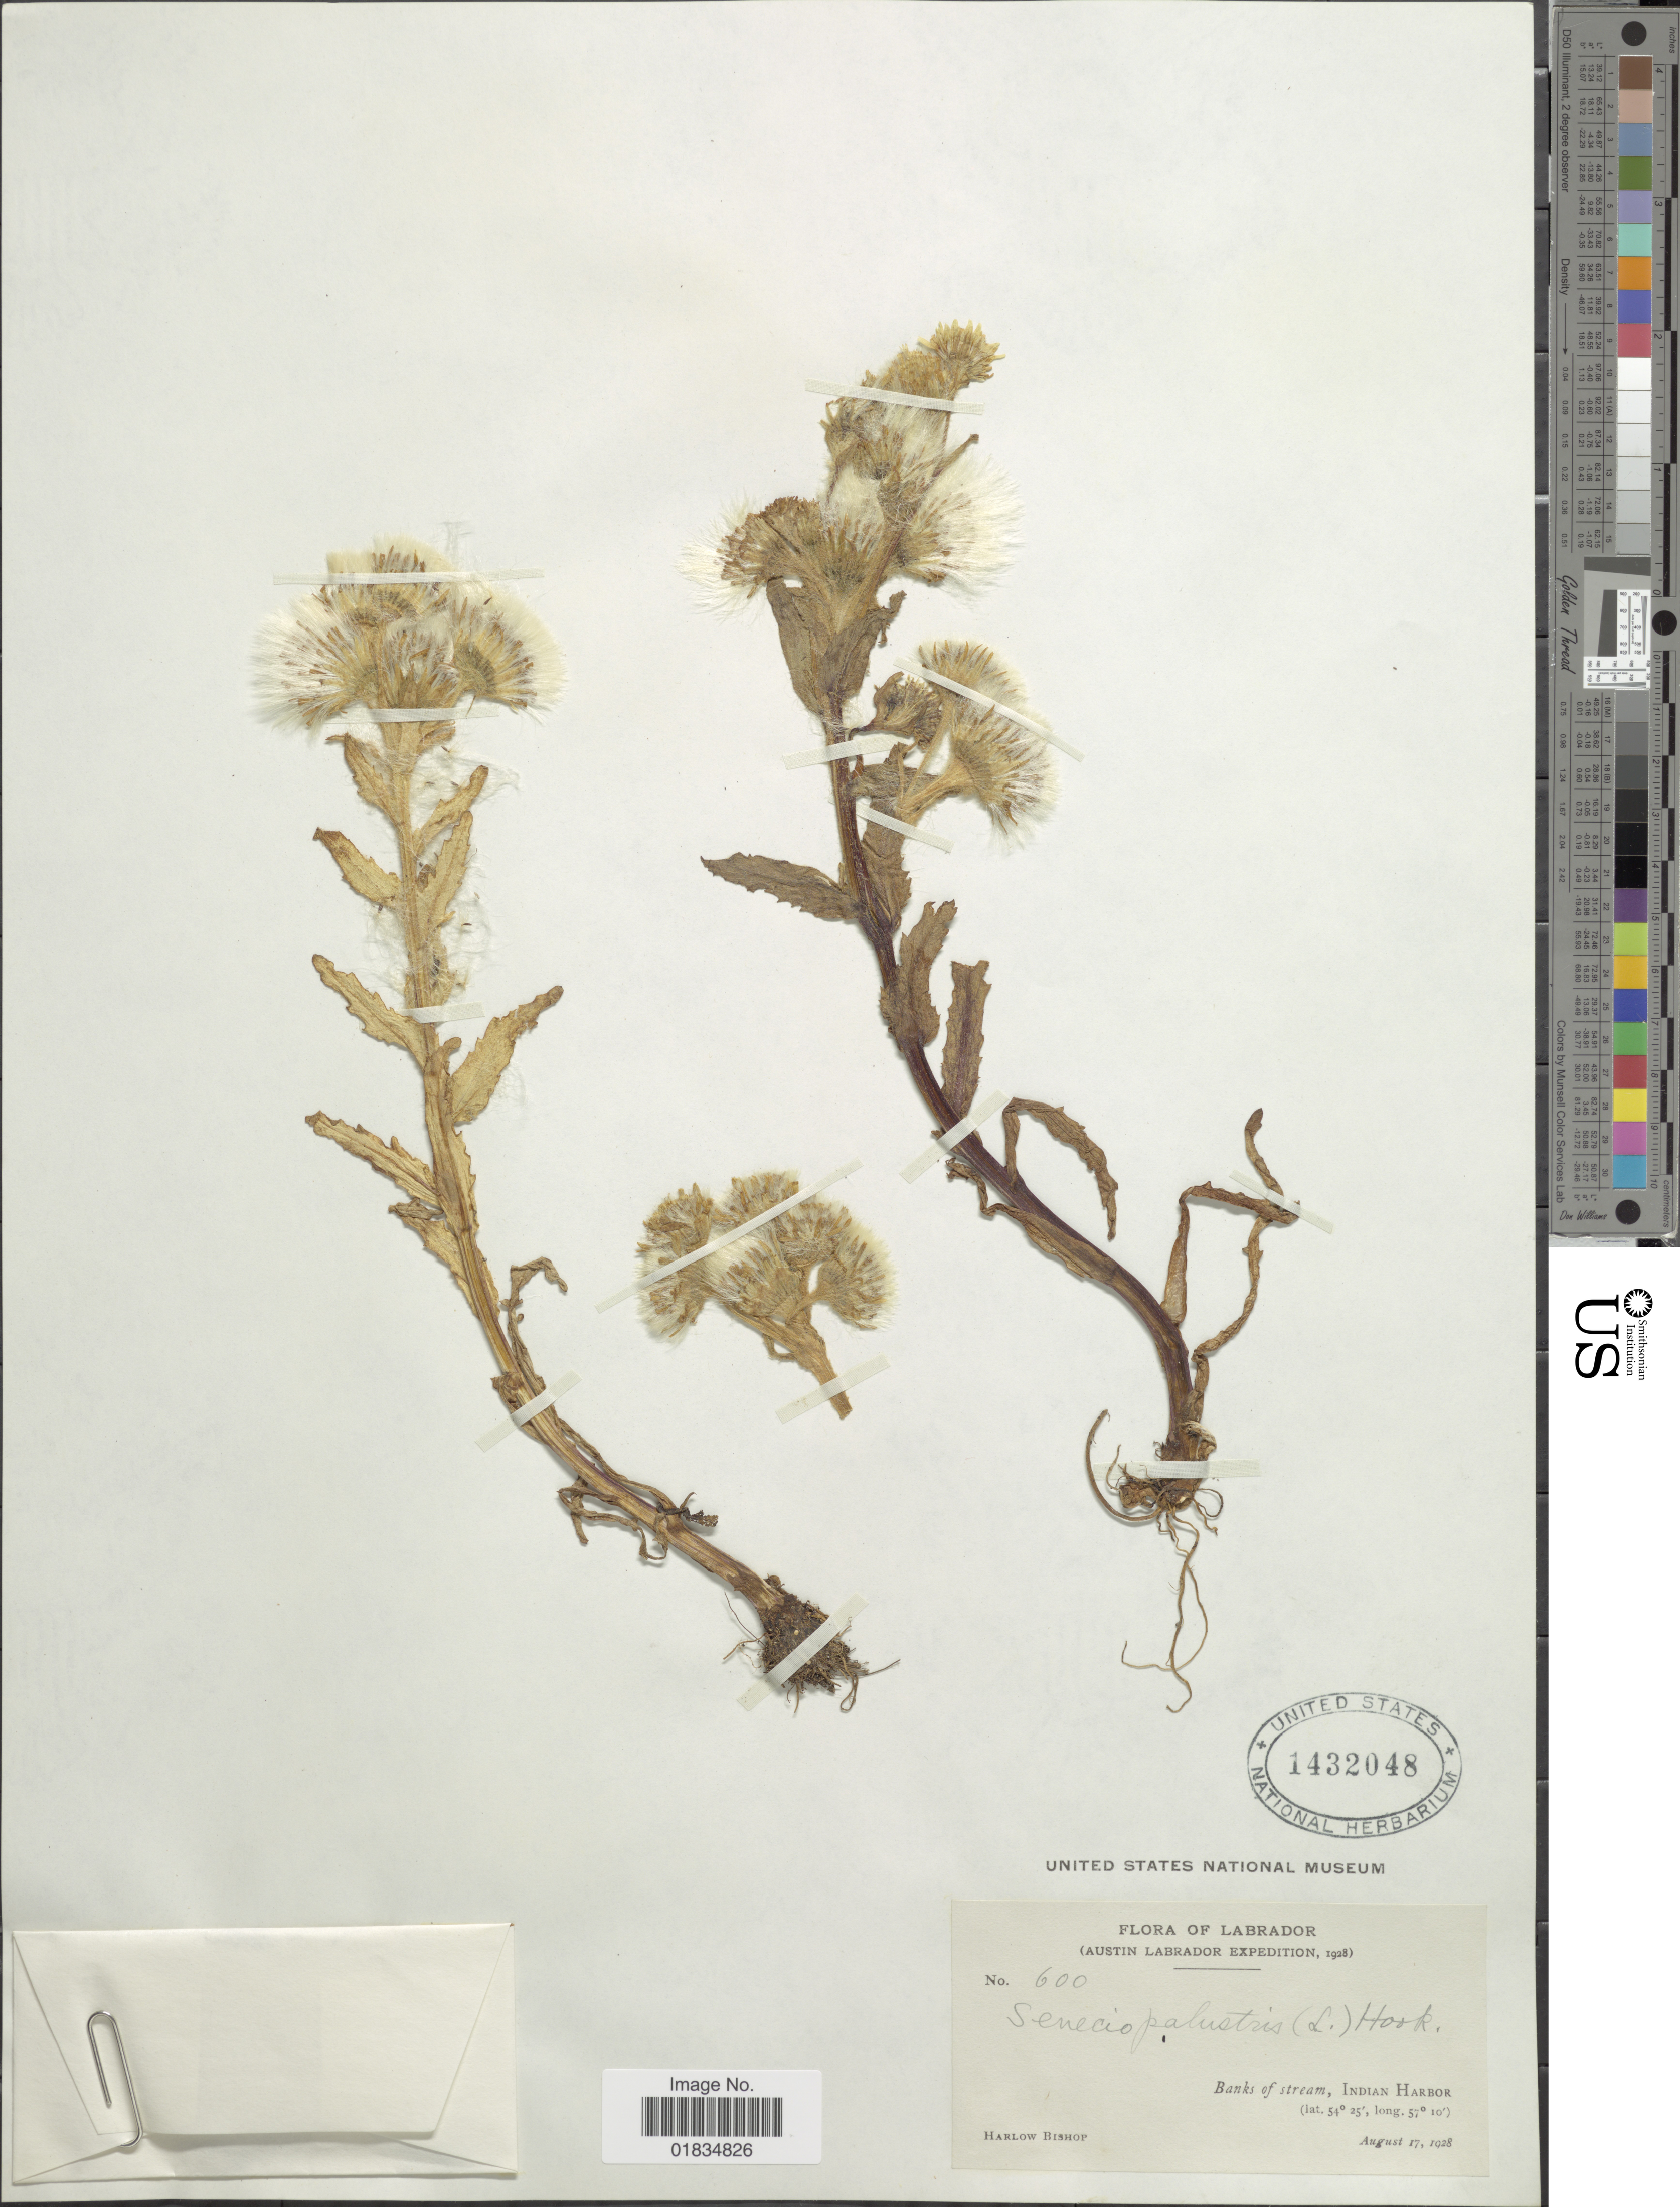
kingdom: Plantae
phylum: Tracheophyta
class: Magnoliopsida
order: Asterales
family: Asteraceae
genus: Tephroseris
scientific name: Tephroseris palustris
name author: (L.) Rchb.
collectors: H. Bishop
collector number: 600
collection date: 1929-08-17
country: Canada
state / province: Newfoundland and Labrador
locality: Labrador, Banks of stream, Indian Harbor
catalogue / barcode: US 1432048